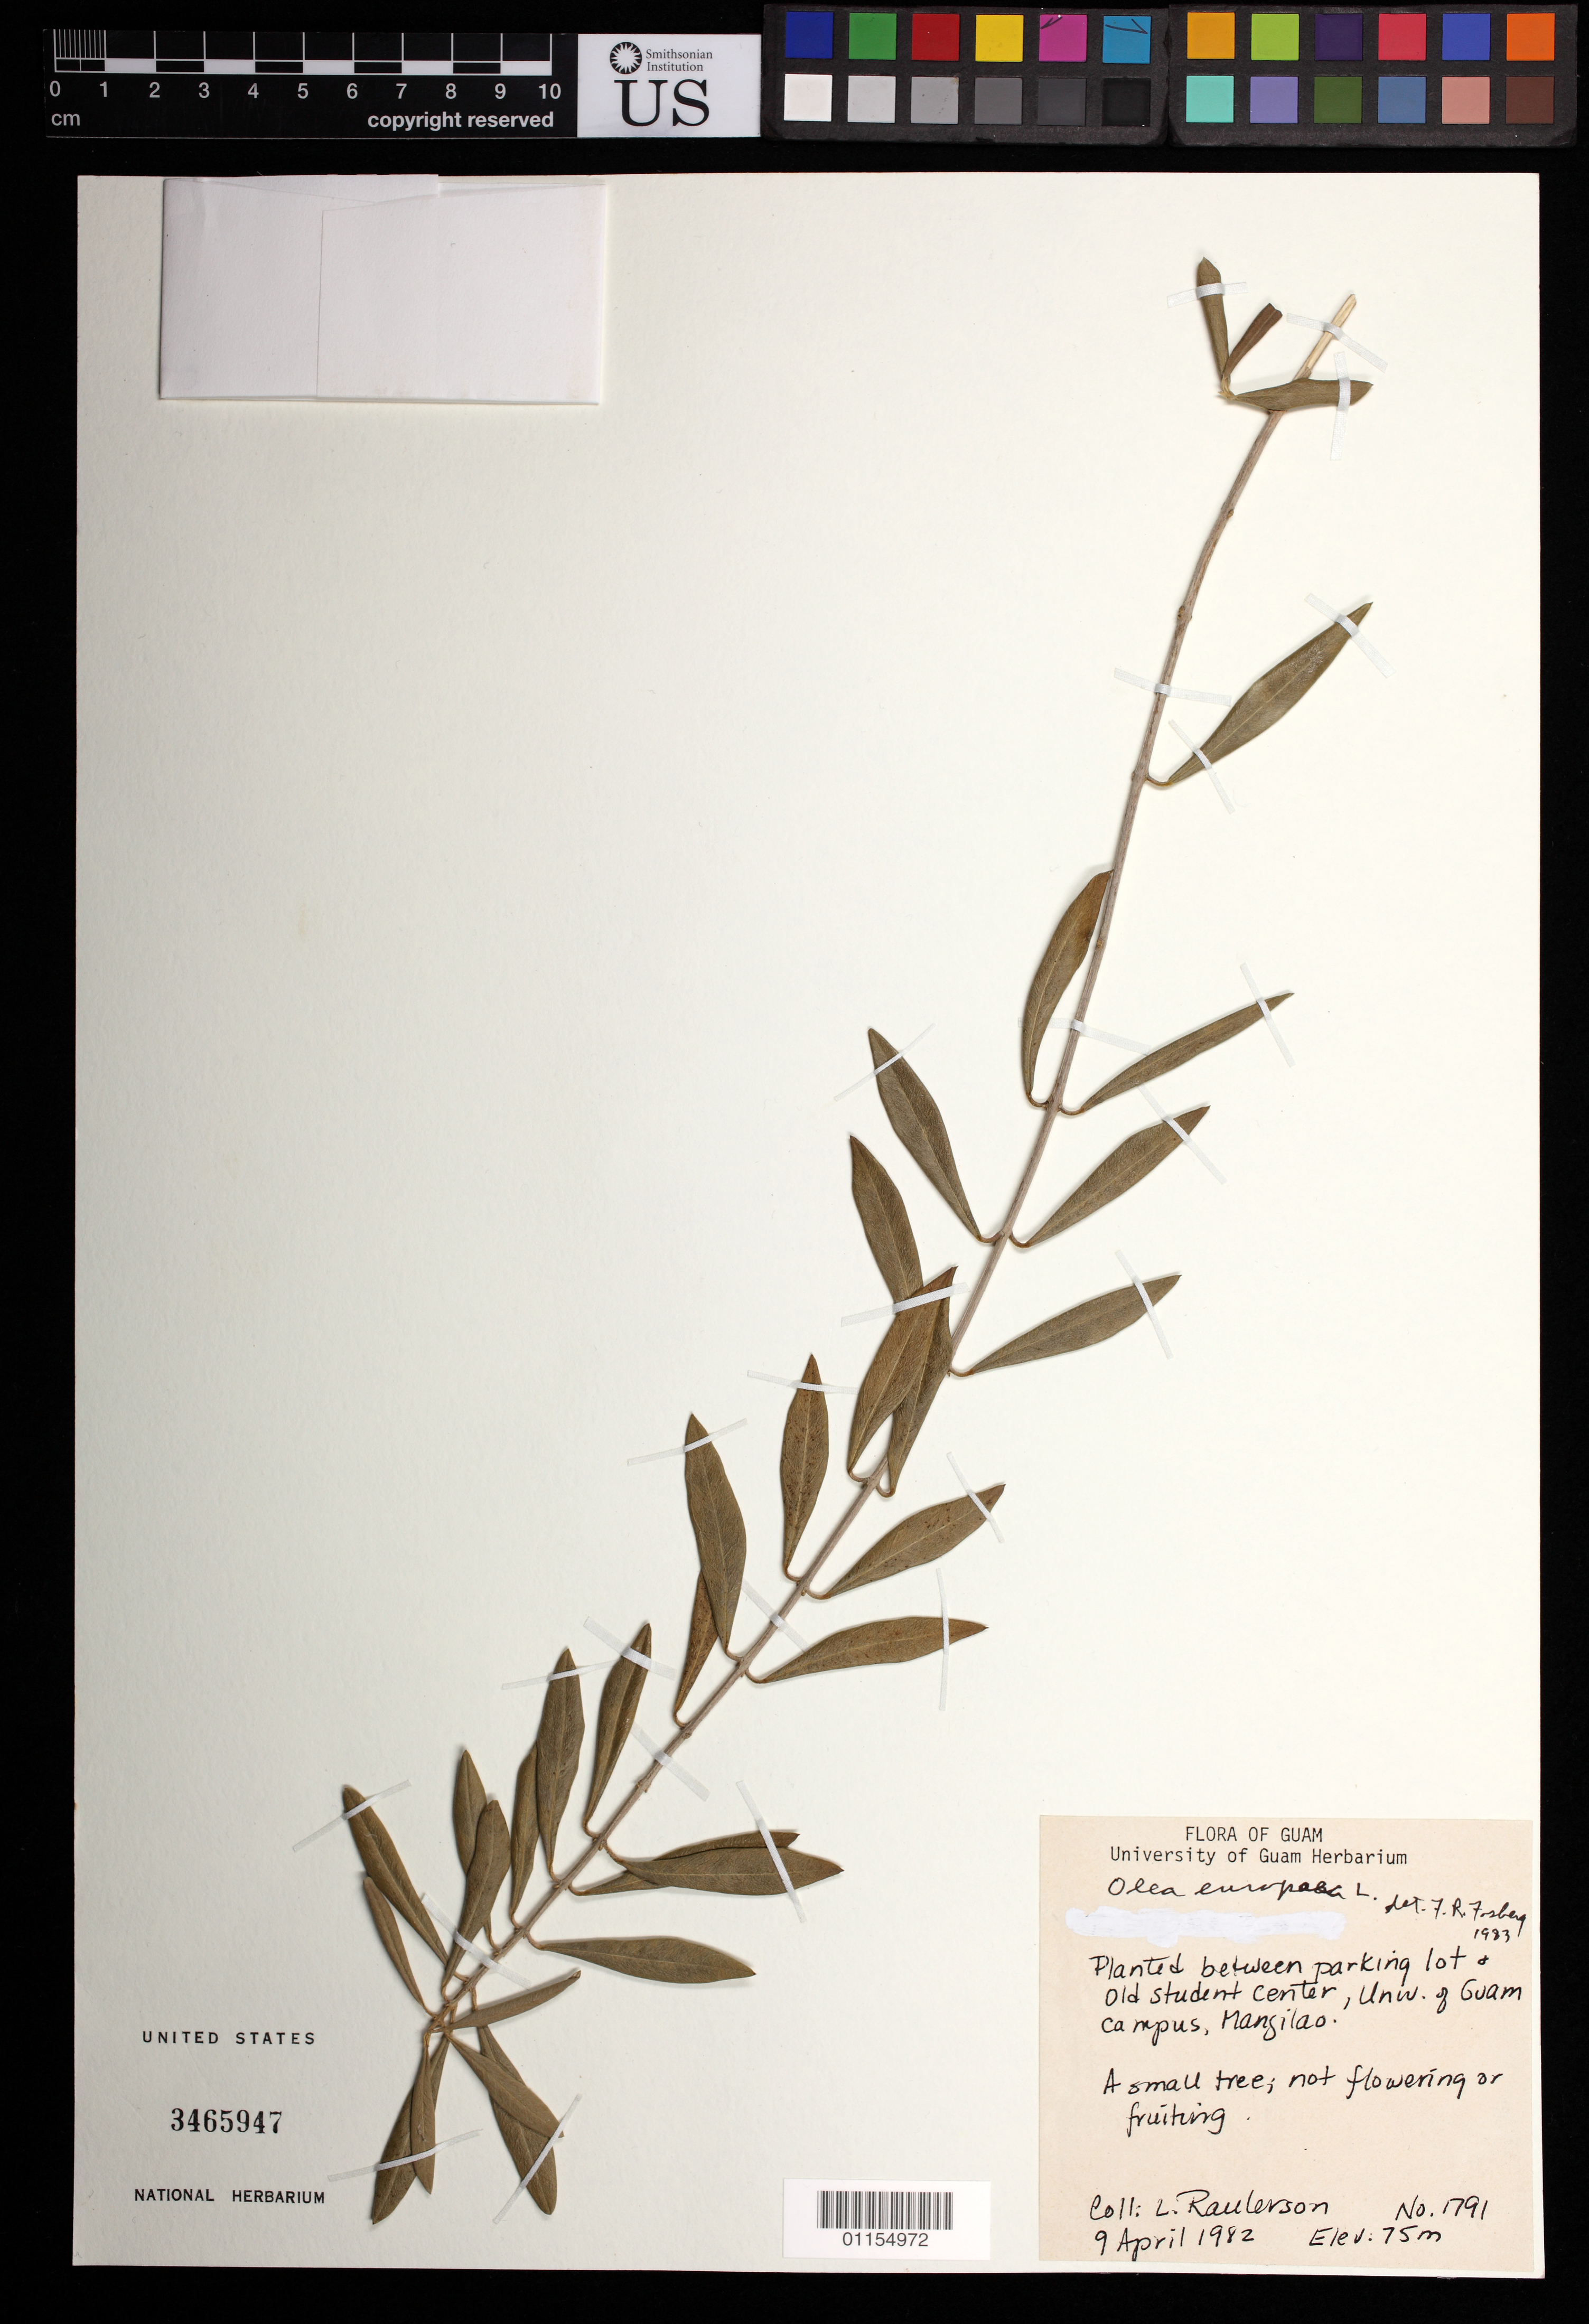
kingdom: Plantae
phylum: Tracheophyta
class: Magnoliopsida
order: Lamiales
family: Oleaceae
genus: Olea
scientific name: Olea europaea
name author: L.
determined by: Fosberg, F. R.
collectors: L. Raulerson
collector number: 1791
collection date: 1982-04-09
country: Guam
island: Guam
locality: Planted between parking lot & old student center, univ. of Guam campus, Mangilao.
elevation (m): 75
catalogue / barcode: US 3465947